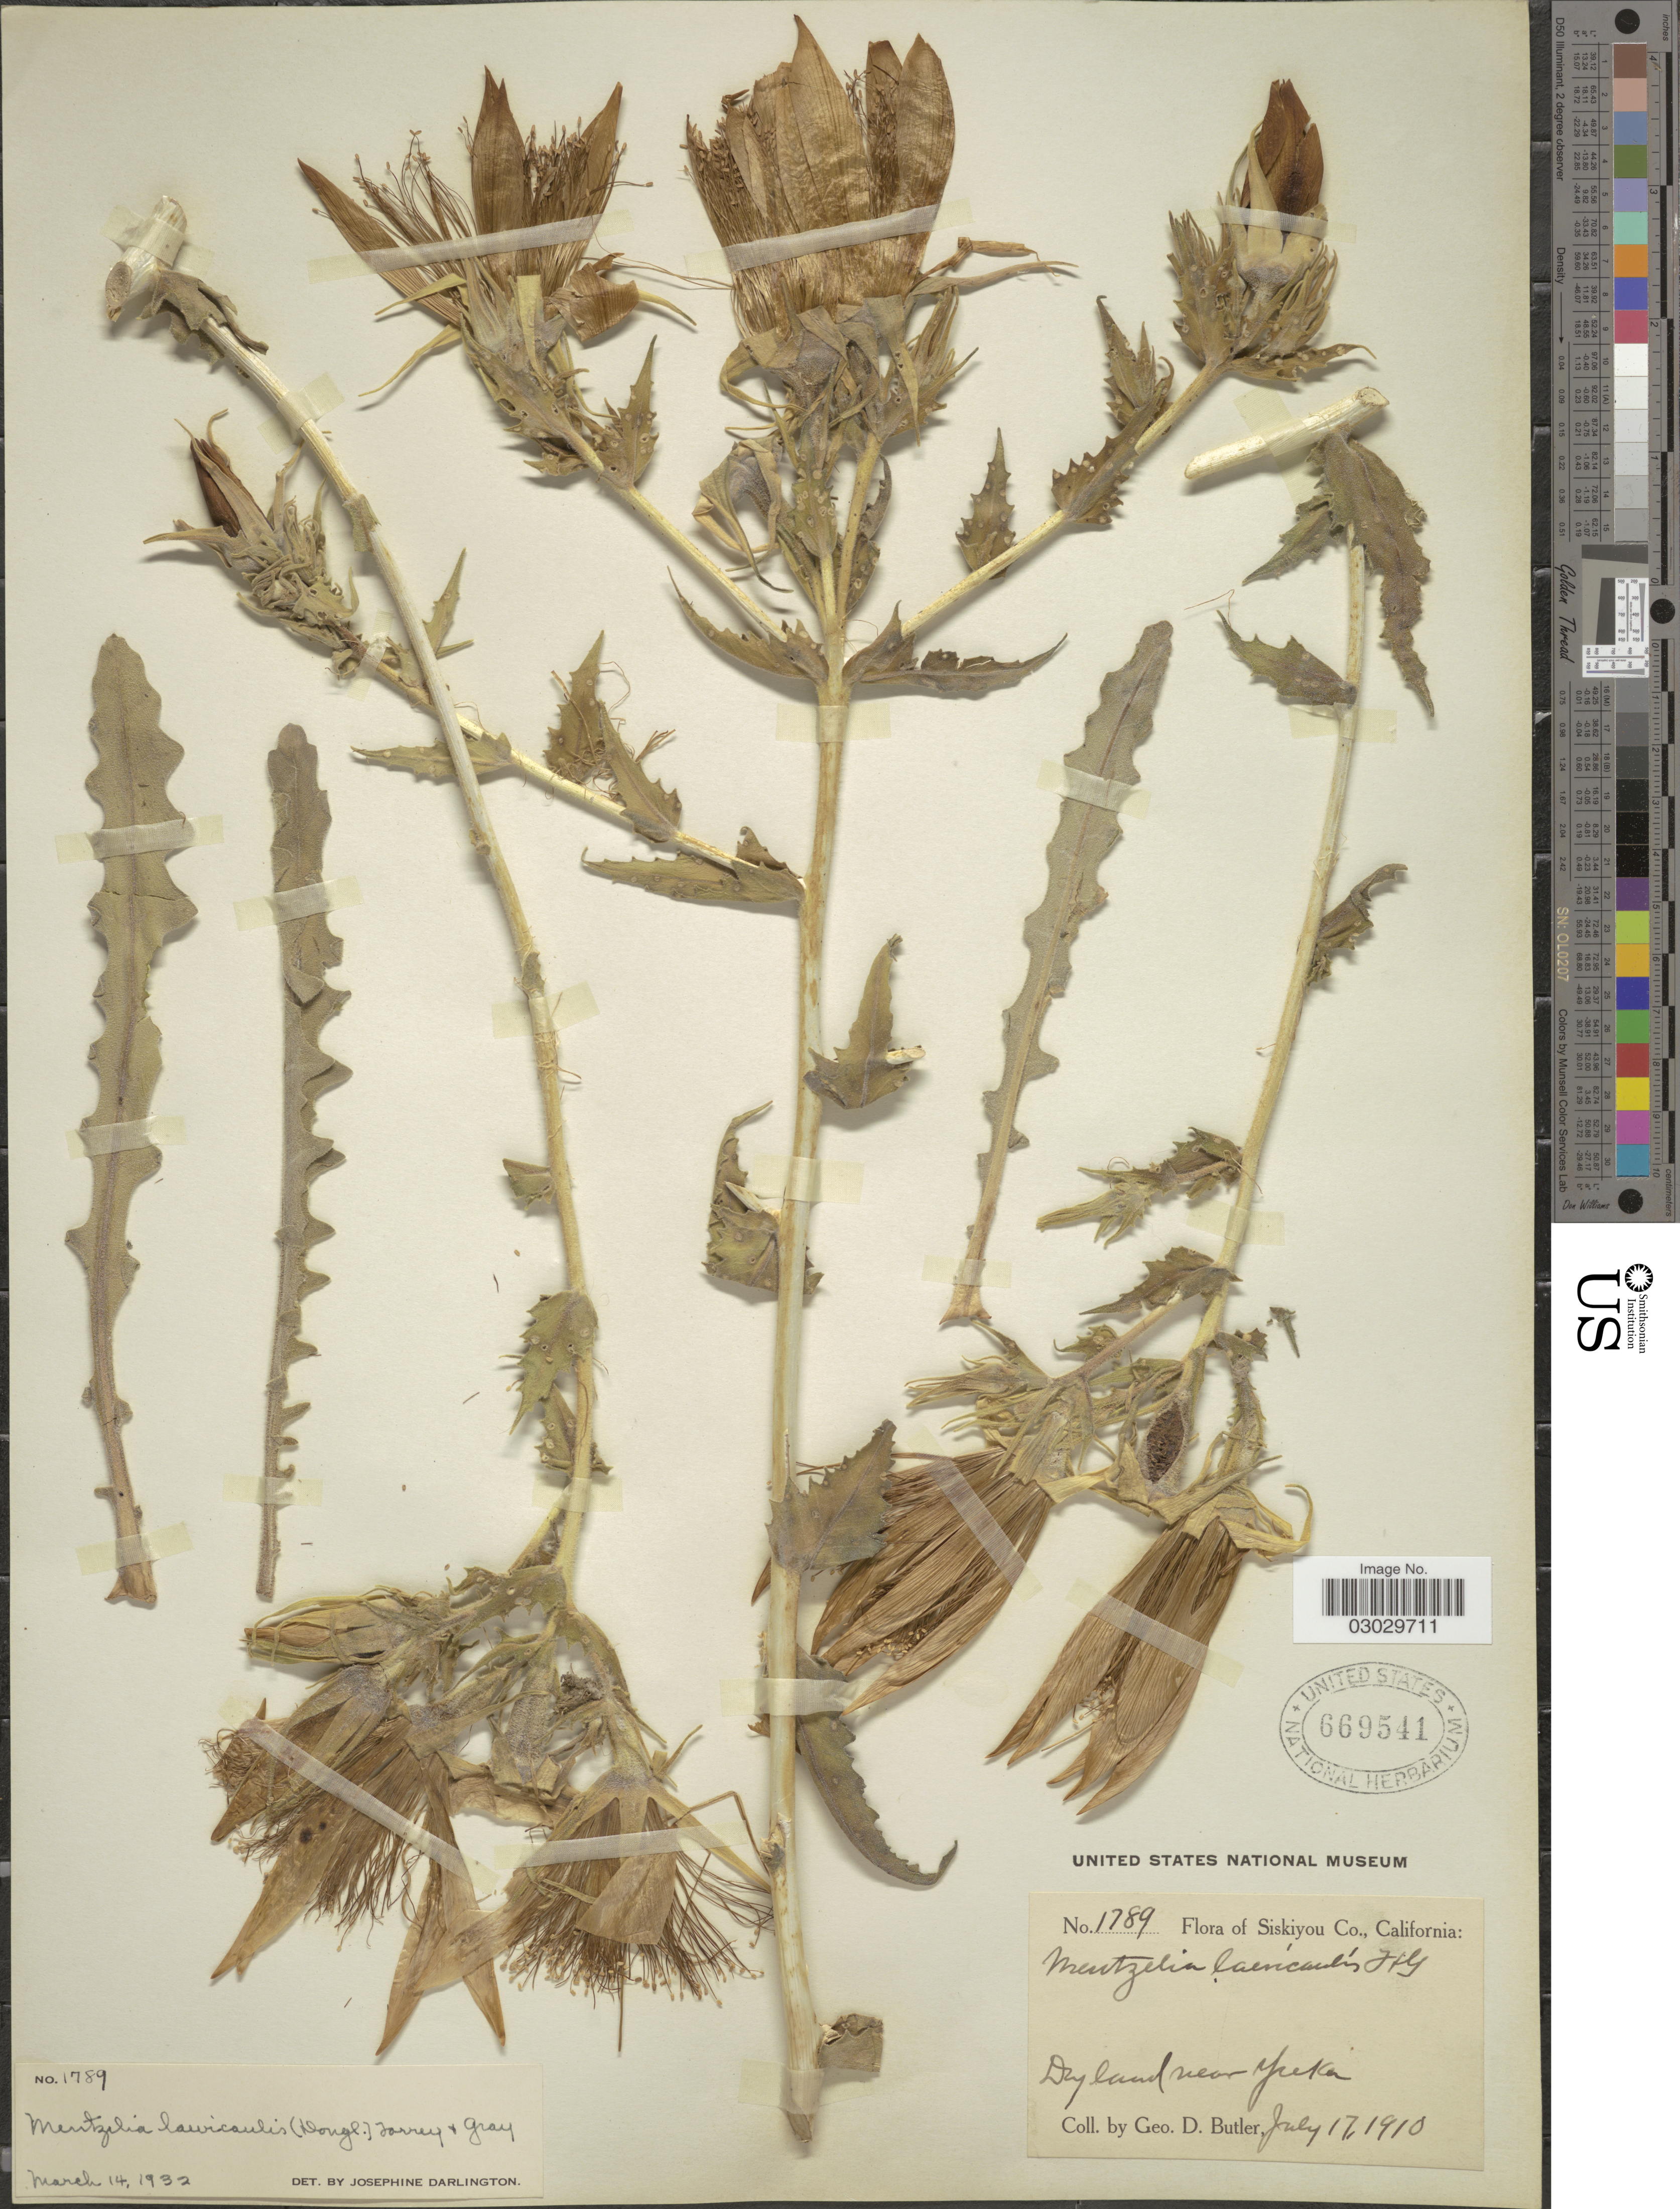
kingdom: Plantae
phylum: Tracheophyta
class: Magnoliopsida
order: Cornales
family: Loasaceae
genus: Mentzelia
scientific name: Mentzelia laevicaulis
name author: (Douglas ex Hook.) Torr. & A. Gray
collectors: G. D. Butler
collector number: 1789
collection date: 1910-07-17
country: United States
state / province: California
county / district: Siskiyou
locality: Siskiyou Co. Dry land near Yreka.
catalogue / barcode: US 669541